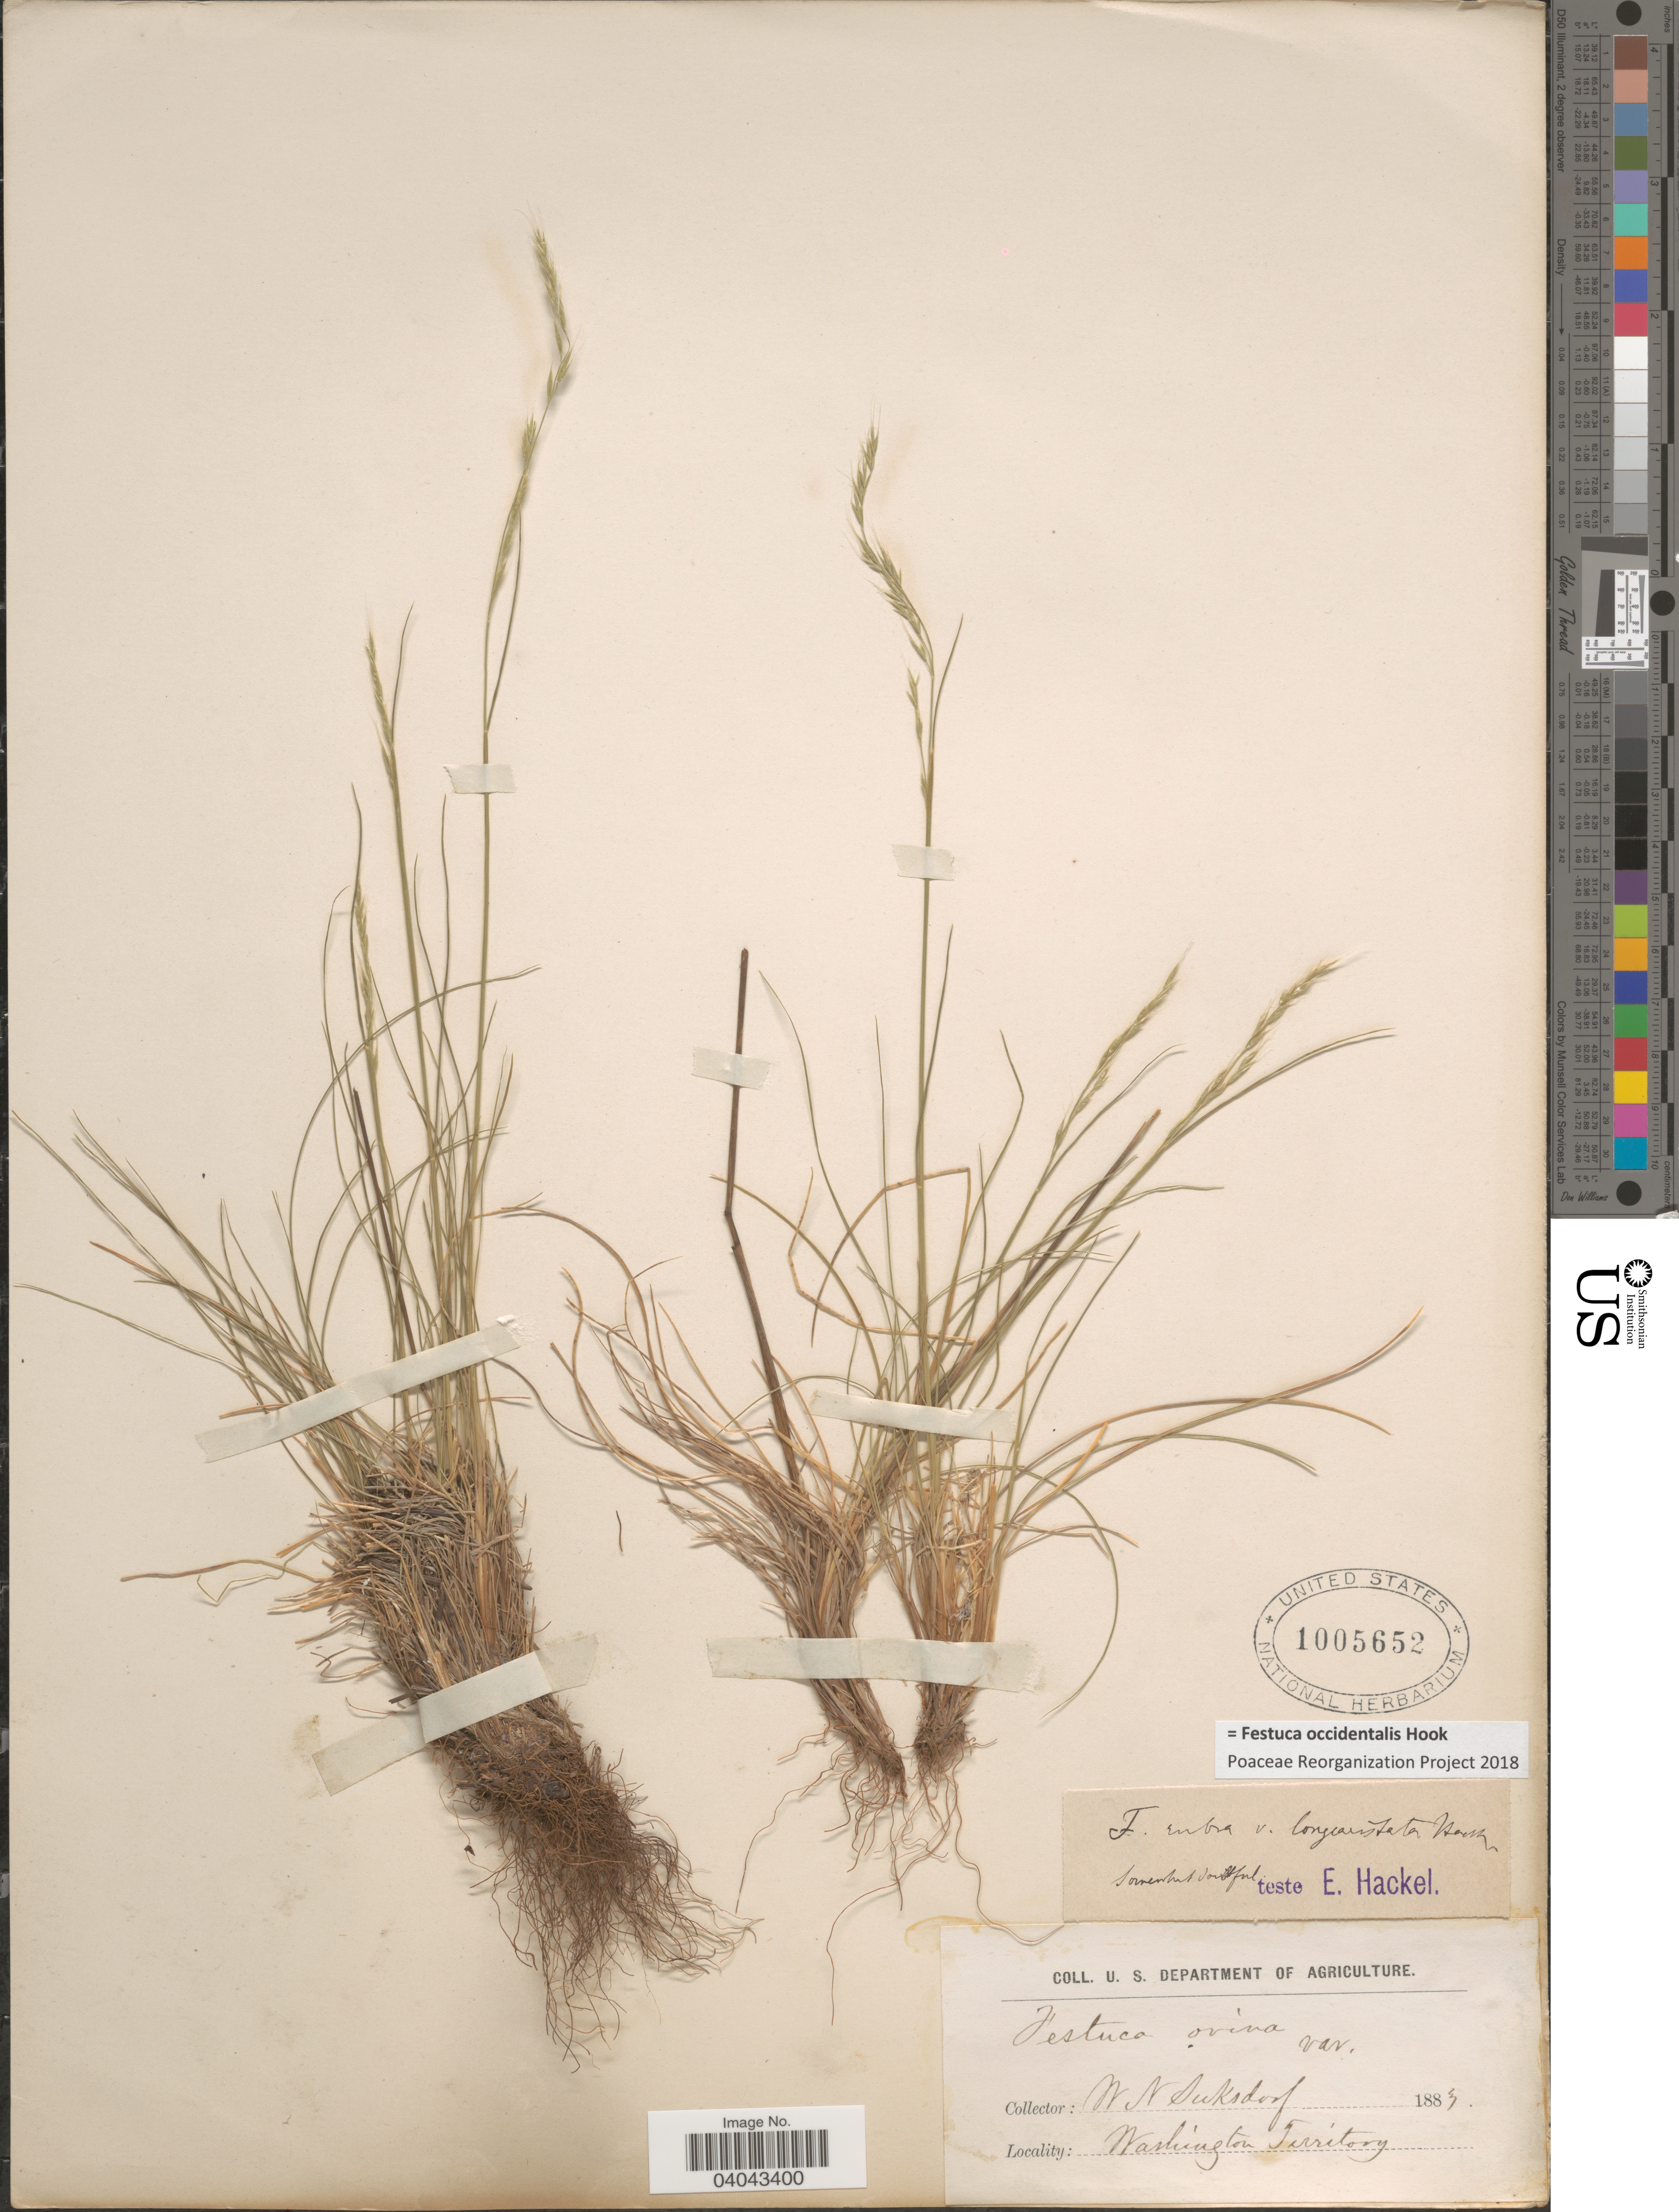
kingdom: Plantae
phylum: Tracheophyta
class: Liliopsida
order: Poales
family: Poaceae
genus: Festuca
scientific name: Festuca occidentalis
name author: Hook.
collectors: W. N. Suksdorf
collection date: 1883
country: United States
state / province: Washington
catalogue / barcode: US 1005652